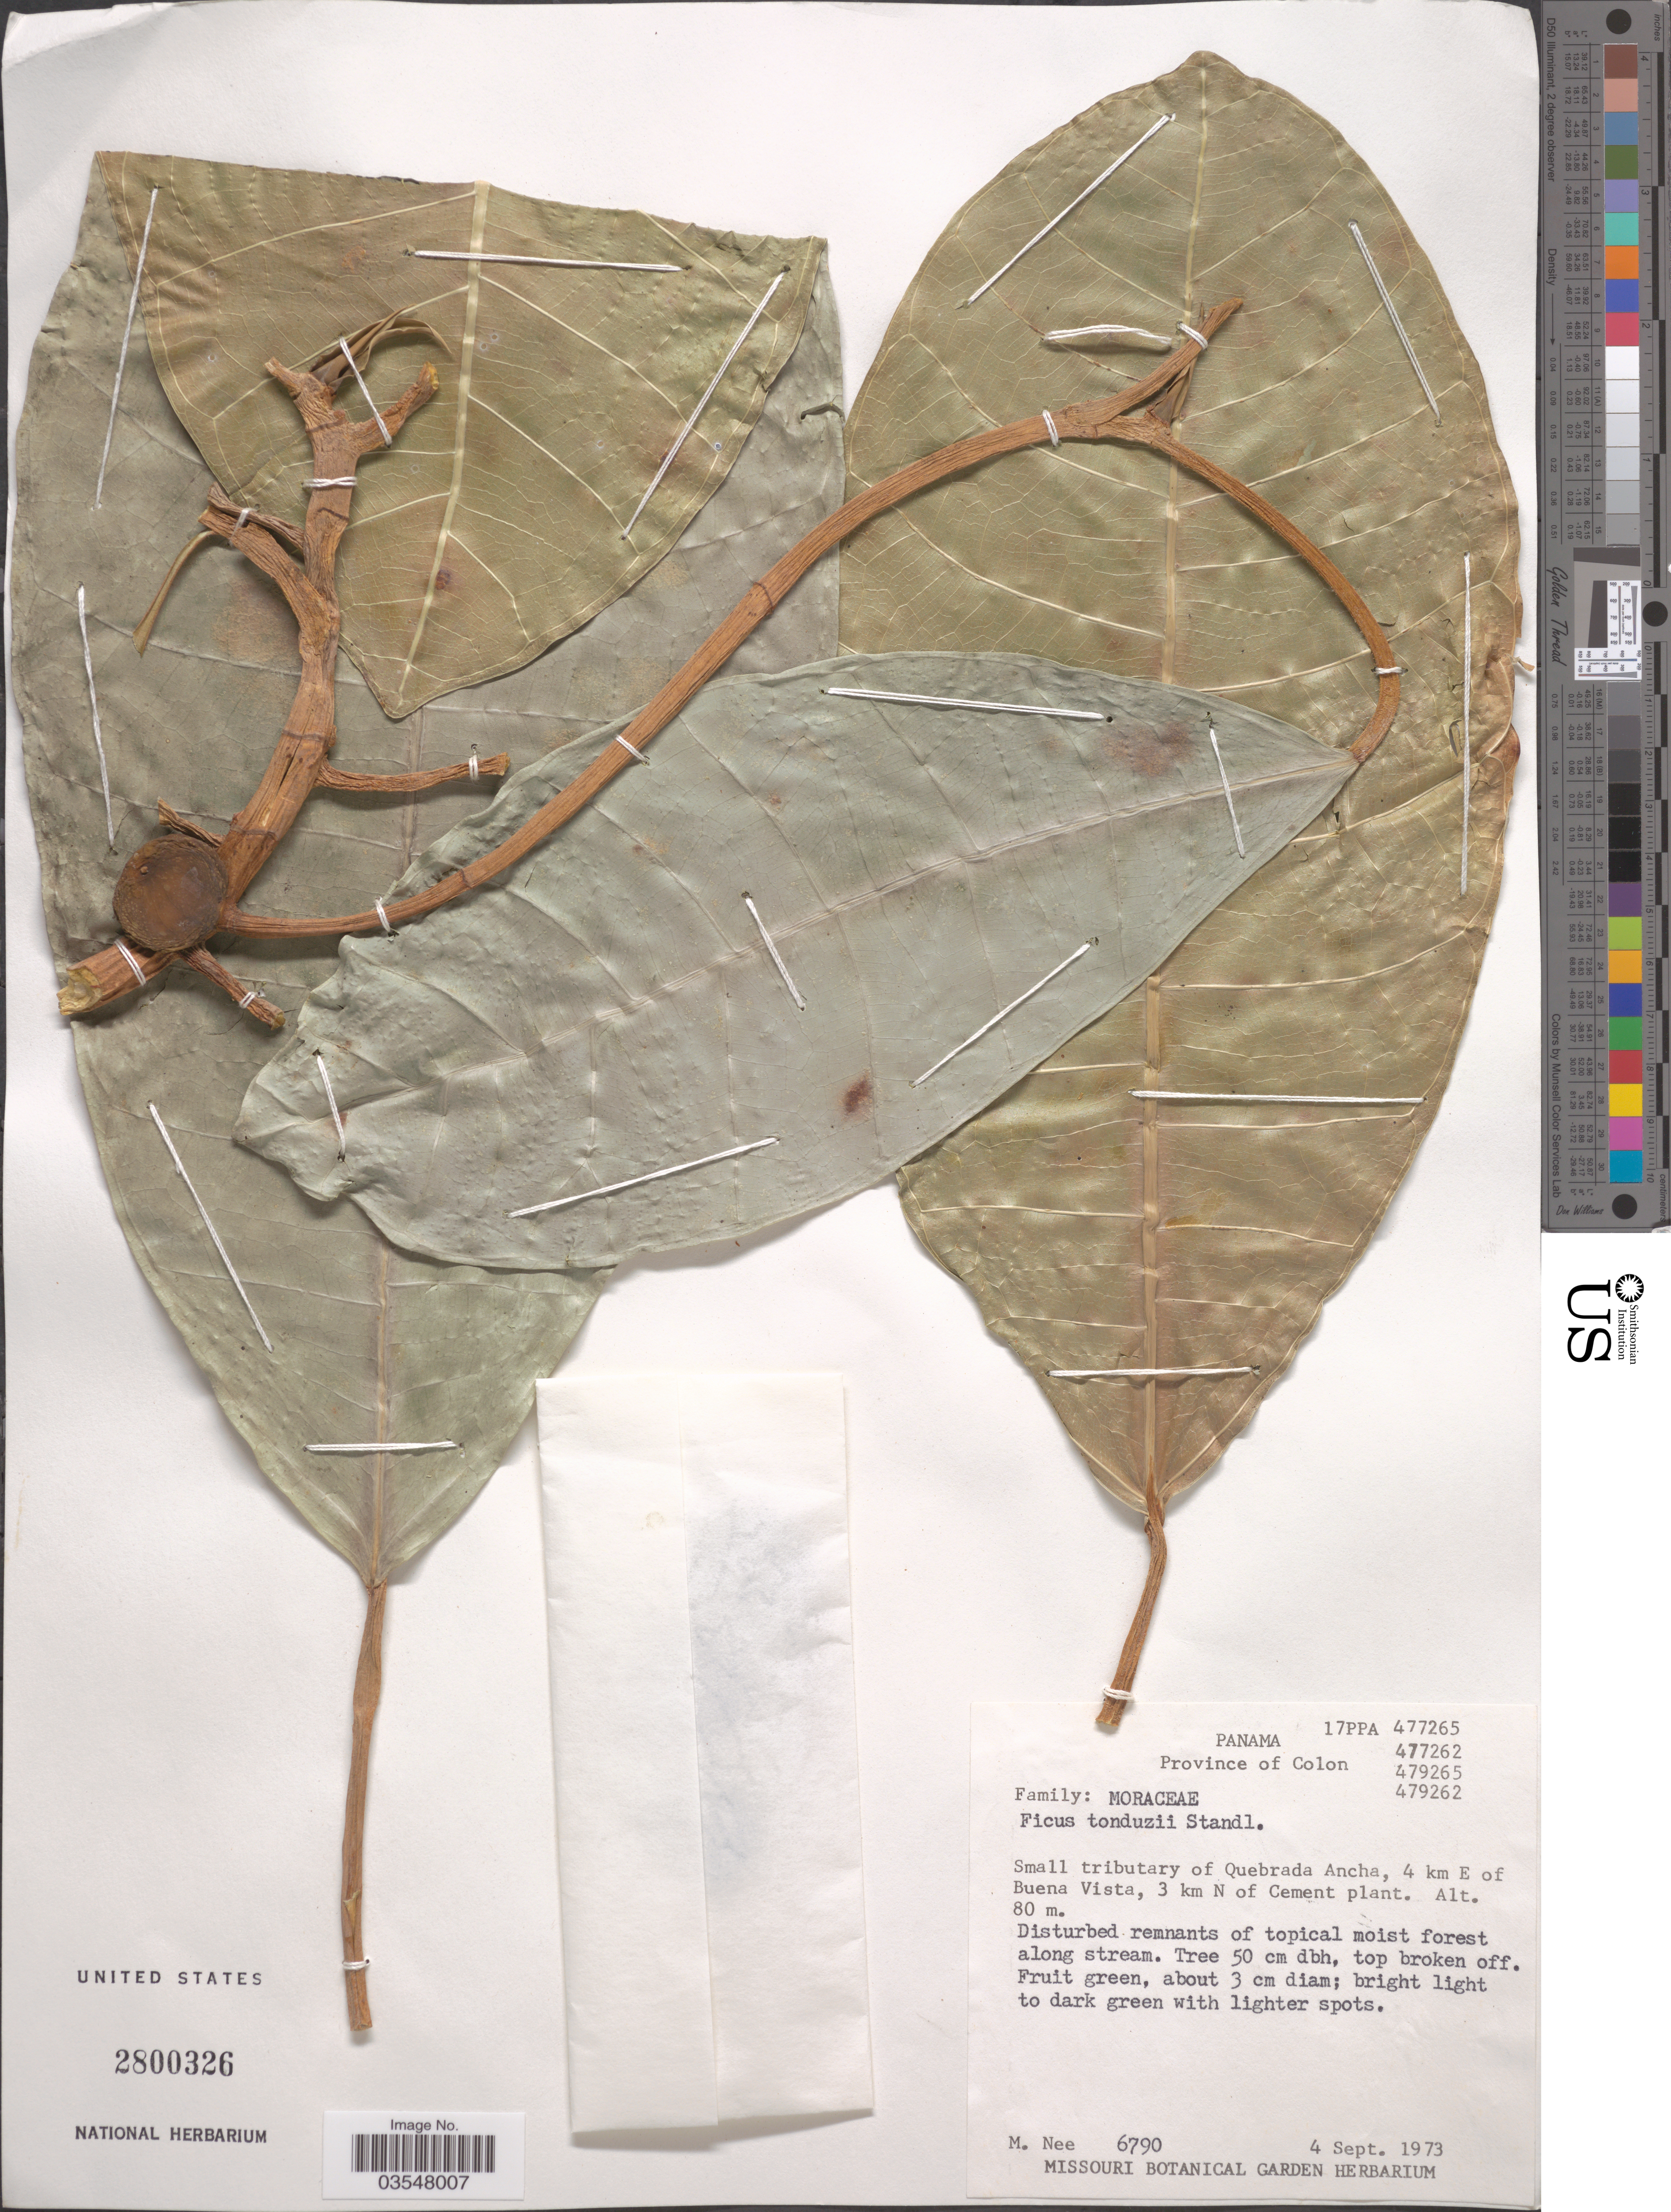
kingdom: Plantae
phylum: Tracheophyta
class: Magnoliopsida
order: Rosales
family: Moraceae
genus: Ficus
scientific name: Ficus tonduzii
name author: Standl.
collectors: M. Nee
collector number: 6790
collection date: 1973-09-04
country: Panama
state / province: Colón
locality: Small tributary of Quebrada Ancha, 4 km E of Buena Vista, 3 km N of Cement plant.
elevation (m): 80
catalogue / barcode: US 2800326